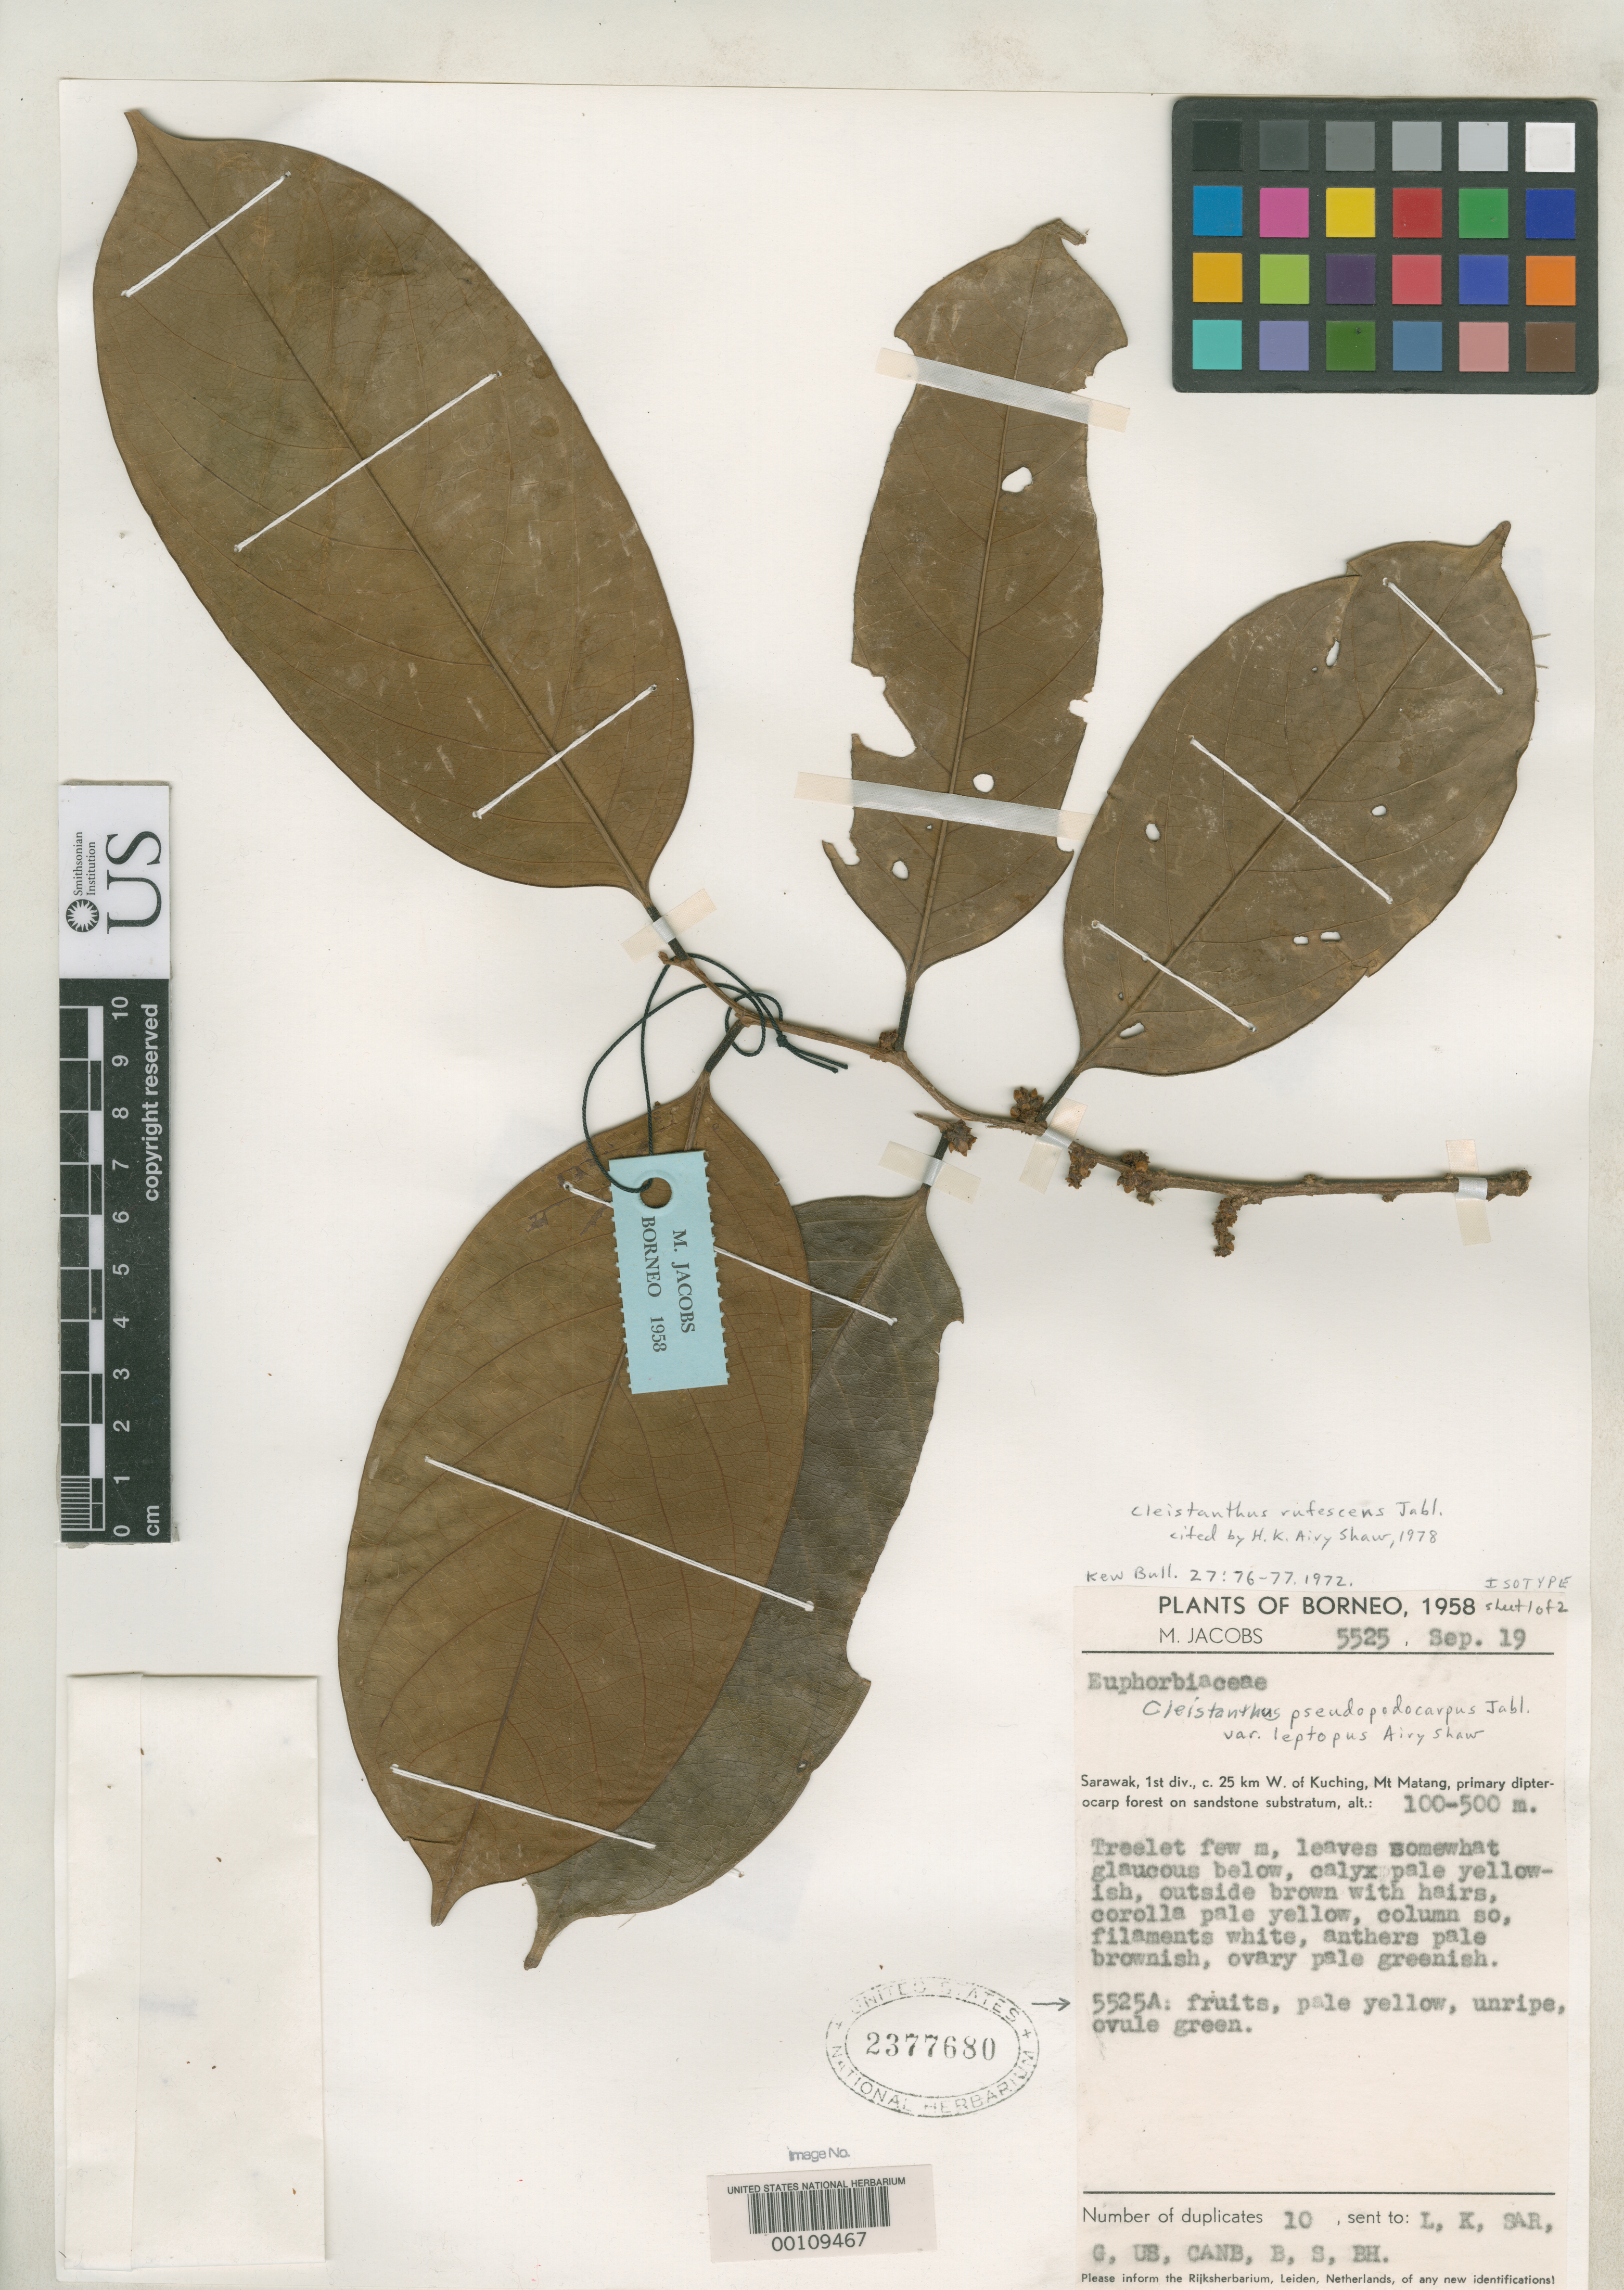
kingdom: Plantae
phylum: Tracheophyta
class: Magnoliopsida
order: Malpighiales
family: Phyllanthaceae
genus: Cleistanthus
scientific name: Cleistanthus pseudopodocarpus var. leptopus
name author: Airy Shaw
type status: Isotype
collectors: M. R. Jacobs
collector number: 5525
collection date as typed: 19 Sep 1958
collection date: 1958-09-19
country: Malaysia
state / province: Sarawak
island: Borneo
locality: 25 km W of Kuching, Mt. Matang.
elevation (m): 100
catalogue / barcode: US 2377680